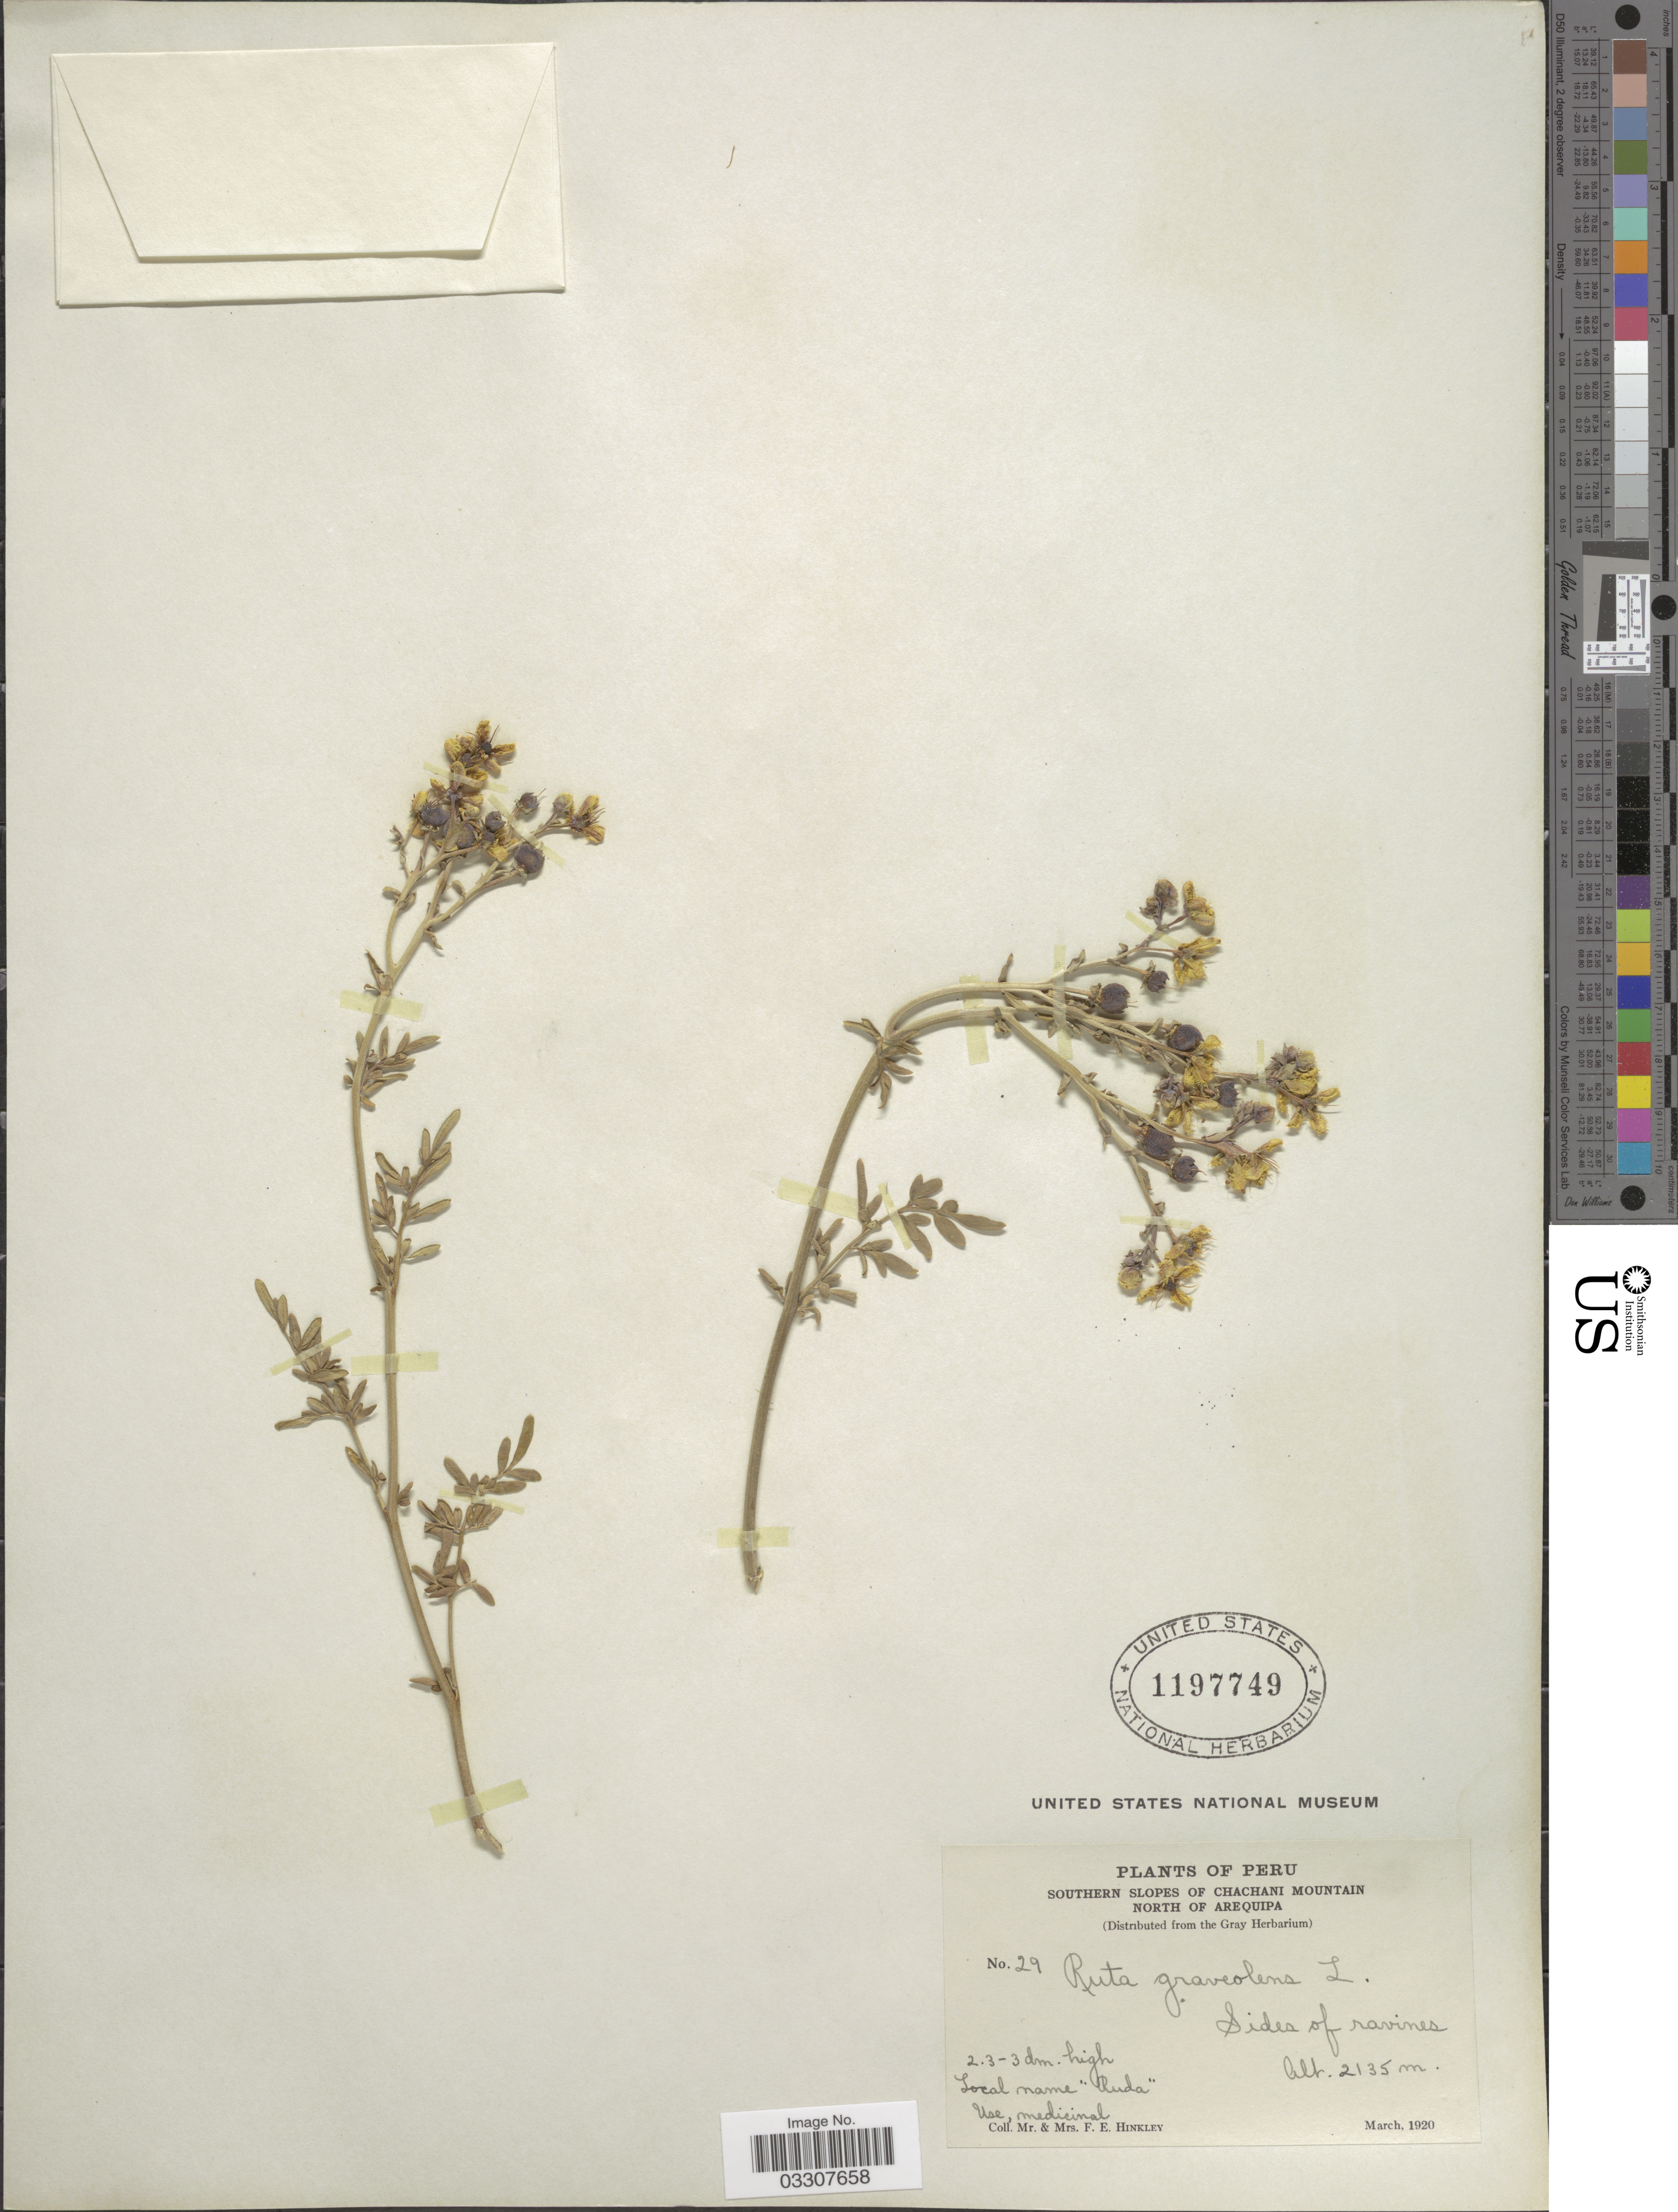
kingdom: Plantae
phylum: Tracheophyta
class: Magnoliopsida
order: Sapindales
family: Rutaceae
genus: Ruta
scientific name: Ruta chalepensis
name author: L.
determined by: Strong, Mark T., (BOT), Smithsonian Institution - National Museum of Natural History (UNITED STATES)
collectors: F. Hinkley & F. Hinkley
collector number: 29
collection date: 1920-03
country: Peru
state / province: Arequipa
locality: Southern slopes of Chachani Mountain, North of Arequipa. Sides of ravines.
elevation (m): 2135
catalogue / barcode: US 1197749